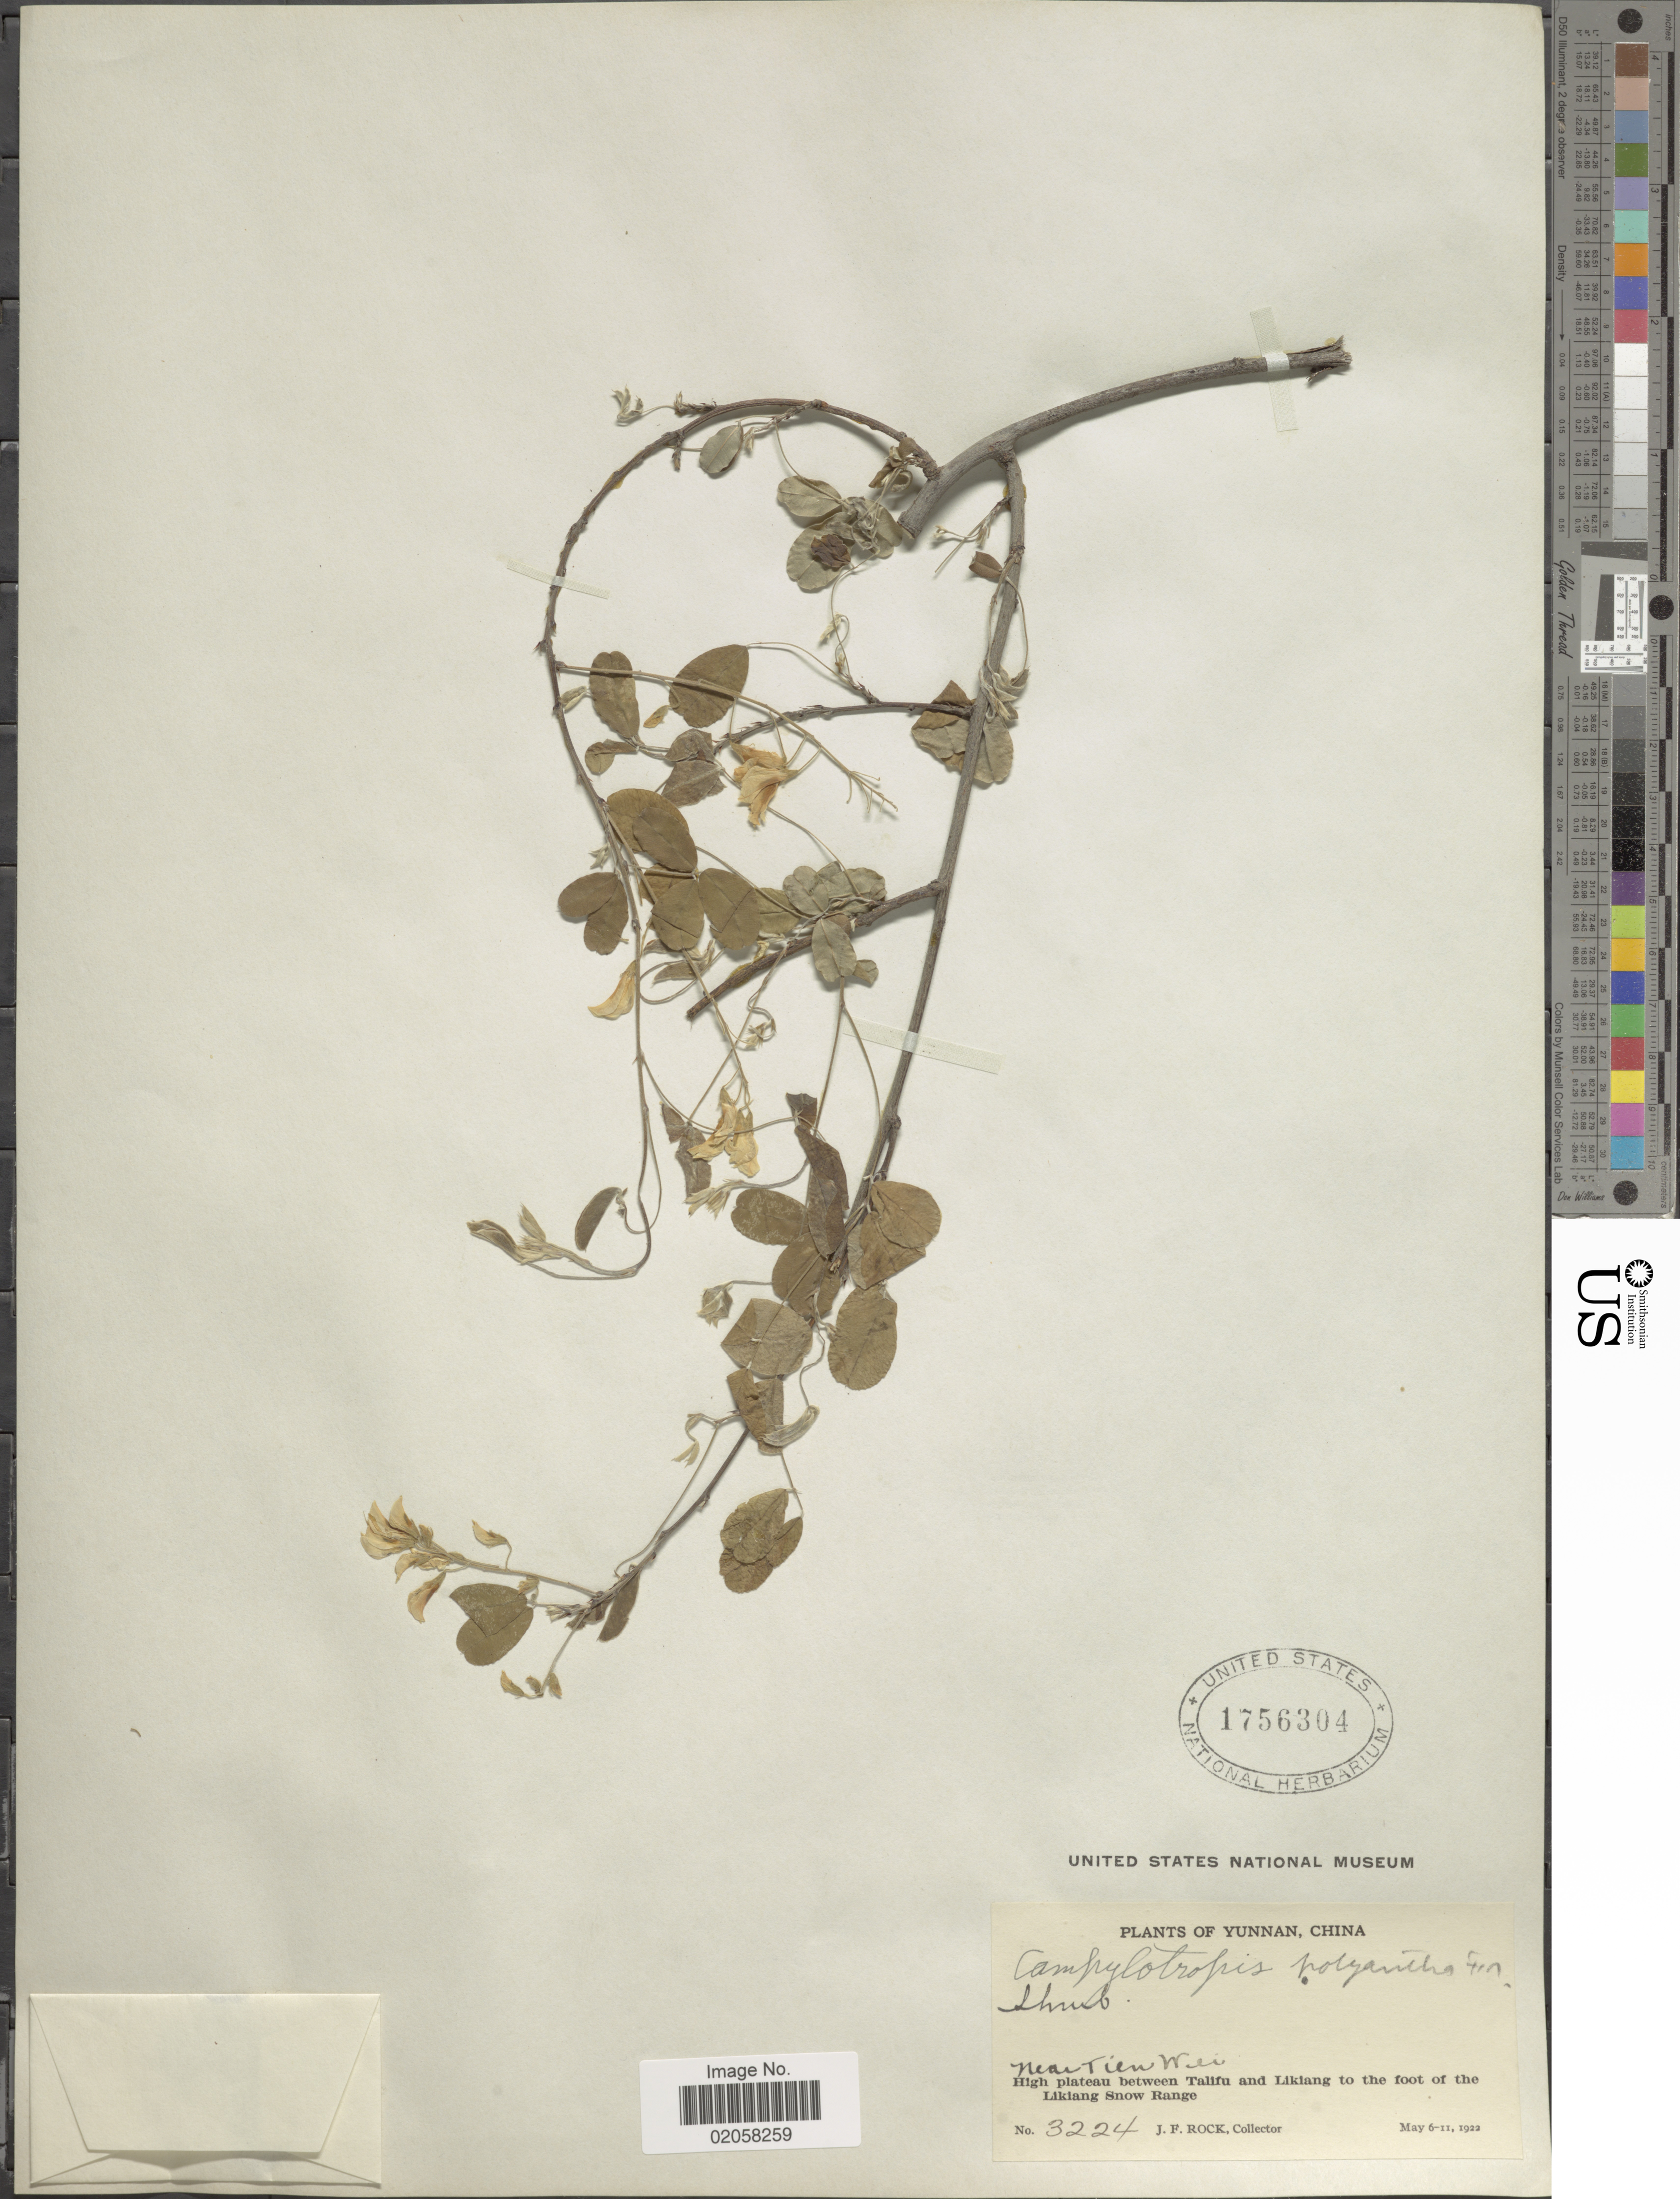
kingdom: Plantae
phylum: Tracheophyta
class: Magnoliopsida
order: Fabales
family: Fabaceae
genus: Campylotropis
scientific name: Campylotropis polyantha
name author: (Franch.) Schindl.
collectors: J. Rock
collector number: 3224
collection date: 1922-05-06/1922-05-11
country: China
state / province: Yunnan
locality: Near Tien Wei, High plateau between Talifu and Likiang to the foot of the Likiang Snow Range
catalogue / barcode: US 1756304